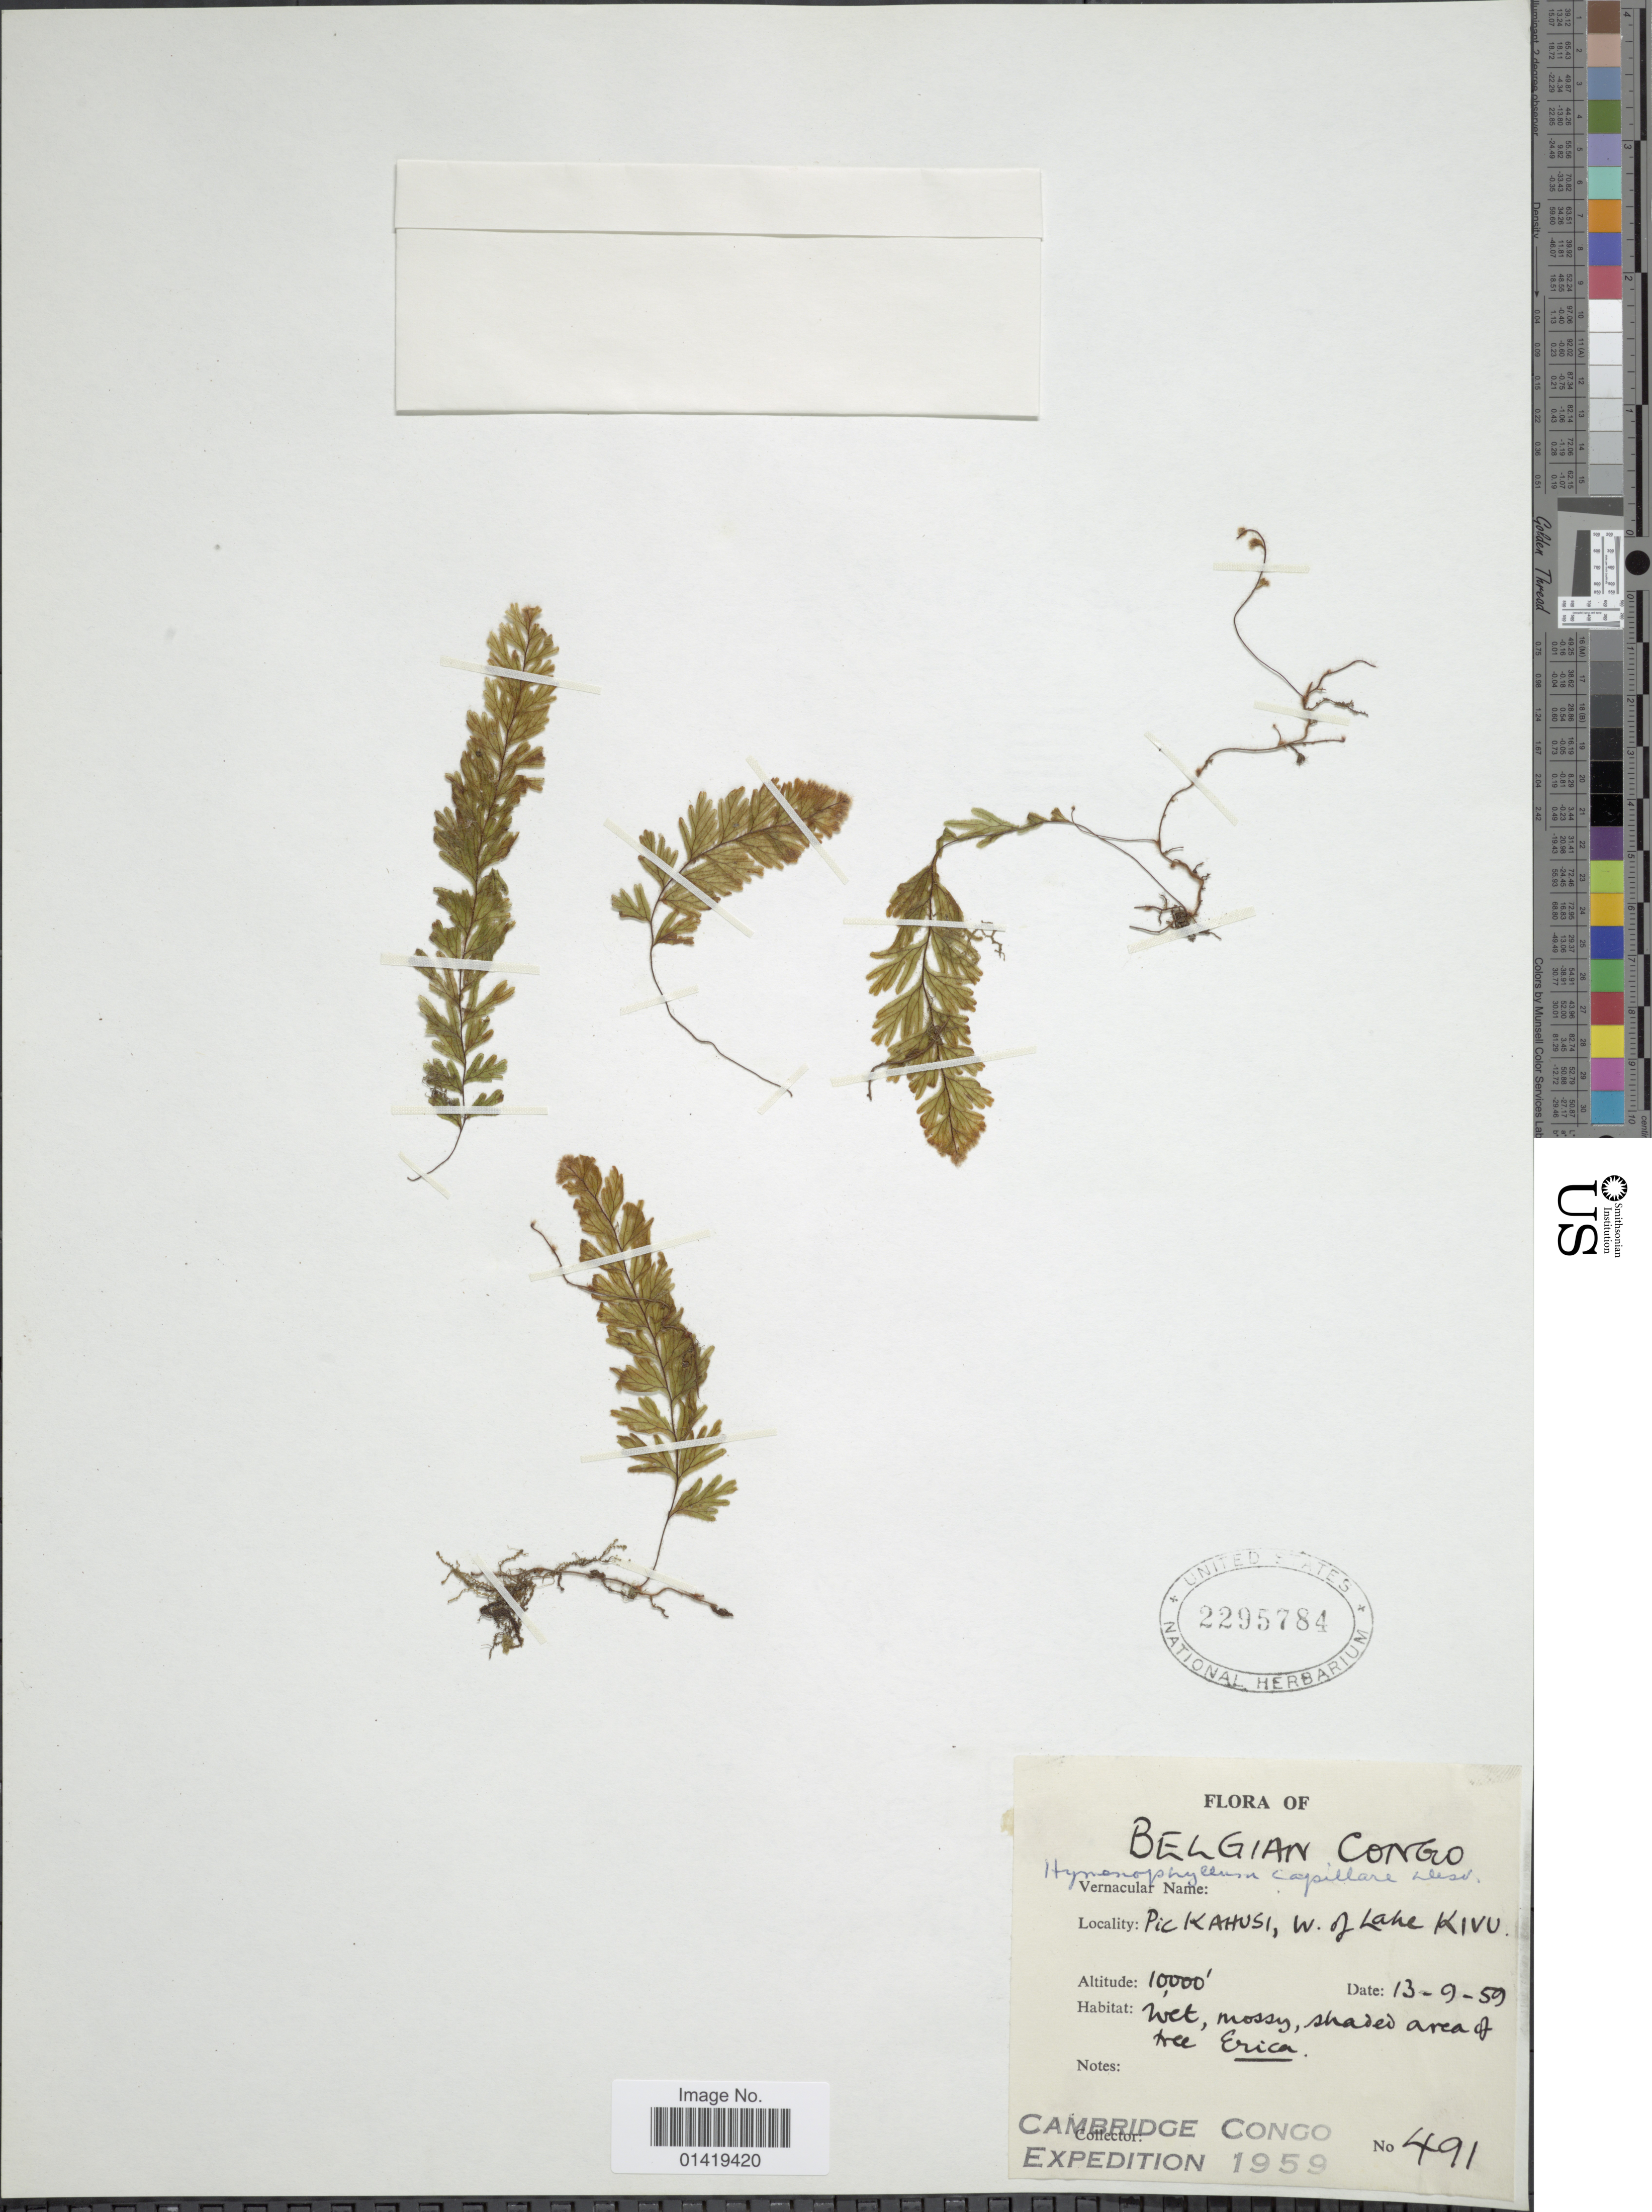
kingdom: Plantae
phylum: Tracheophyta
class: Polypodiopsida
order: Hymenophyllales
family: Hymenophyllaceae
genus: Hymenophyllum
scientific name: Hymenophyllum pendulum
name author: Sodiro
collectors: Cambridge Congo Expedition 1959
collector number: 491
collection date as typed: Transcribed d/m/y: 13/9/59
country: Congo, Democratic Republic of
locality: Belgian Congo Pic Kahusi W of Lake Kivu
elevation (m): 3048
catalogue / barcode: US 2295784